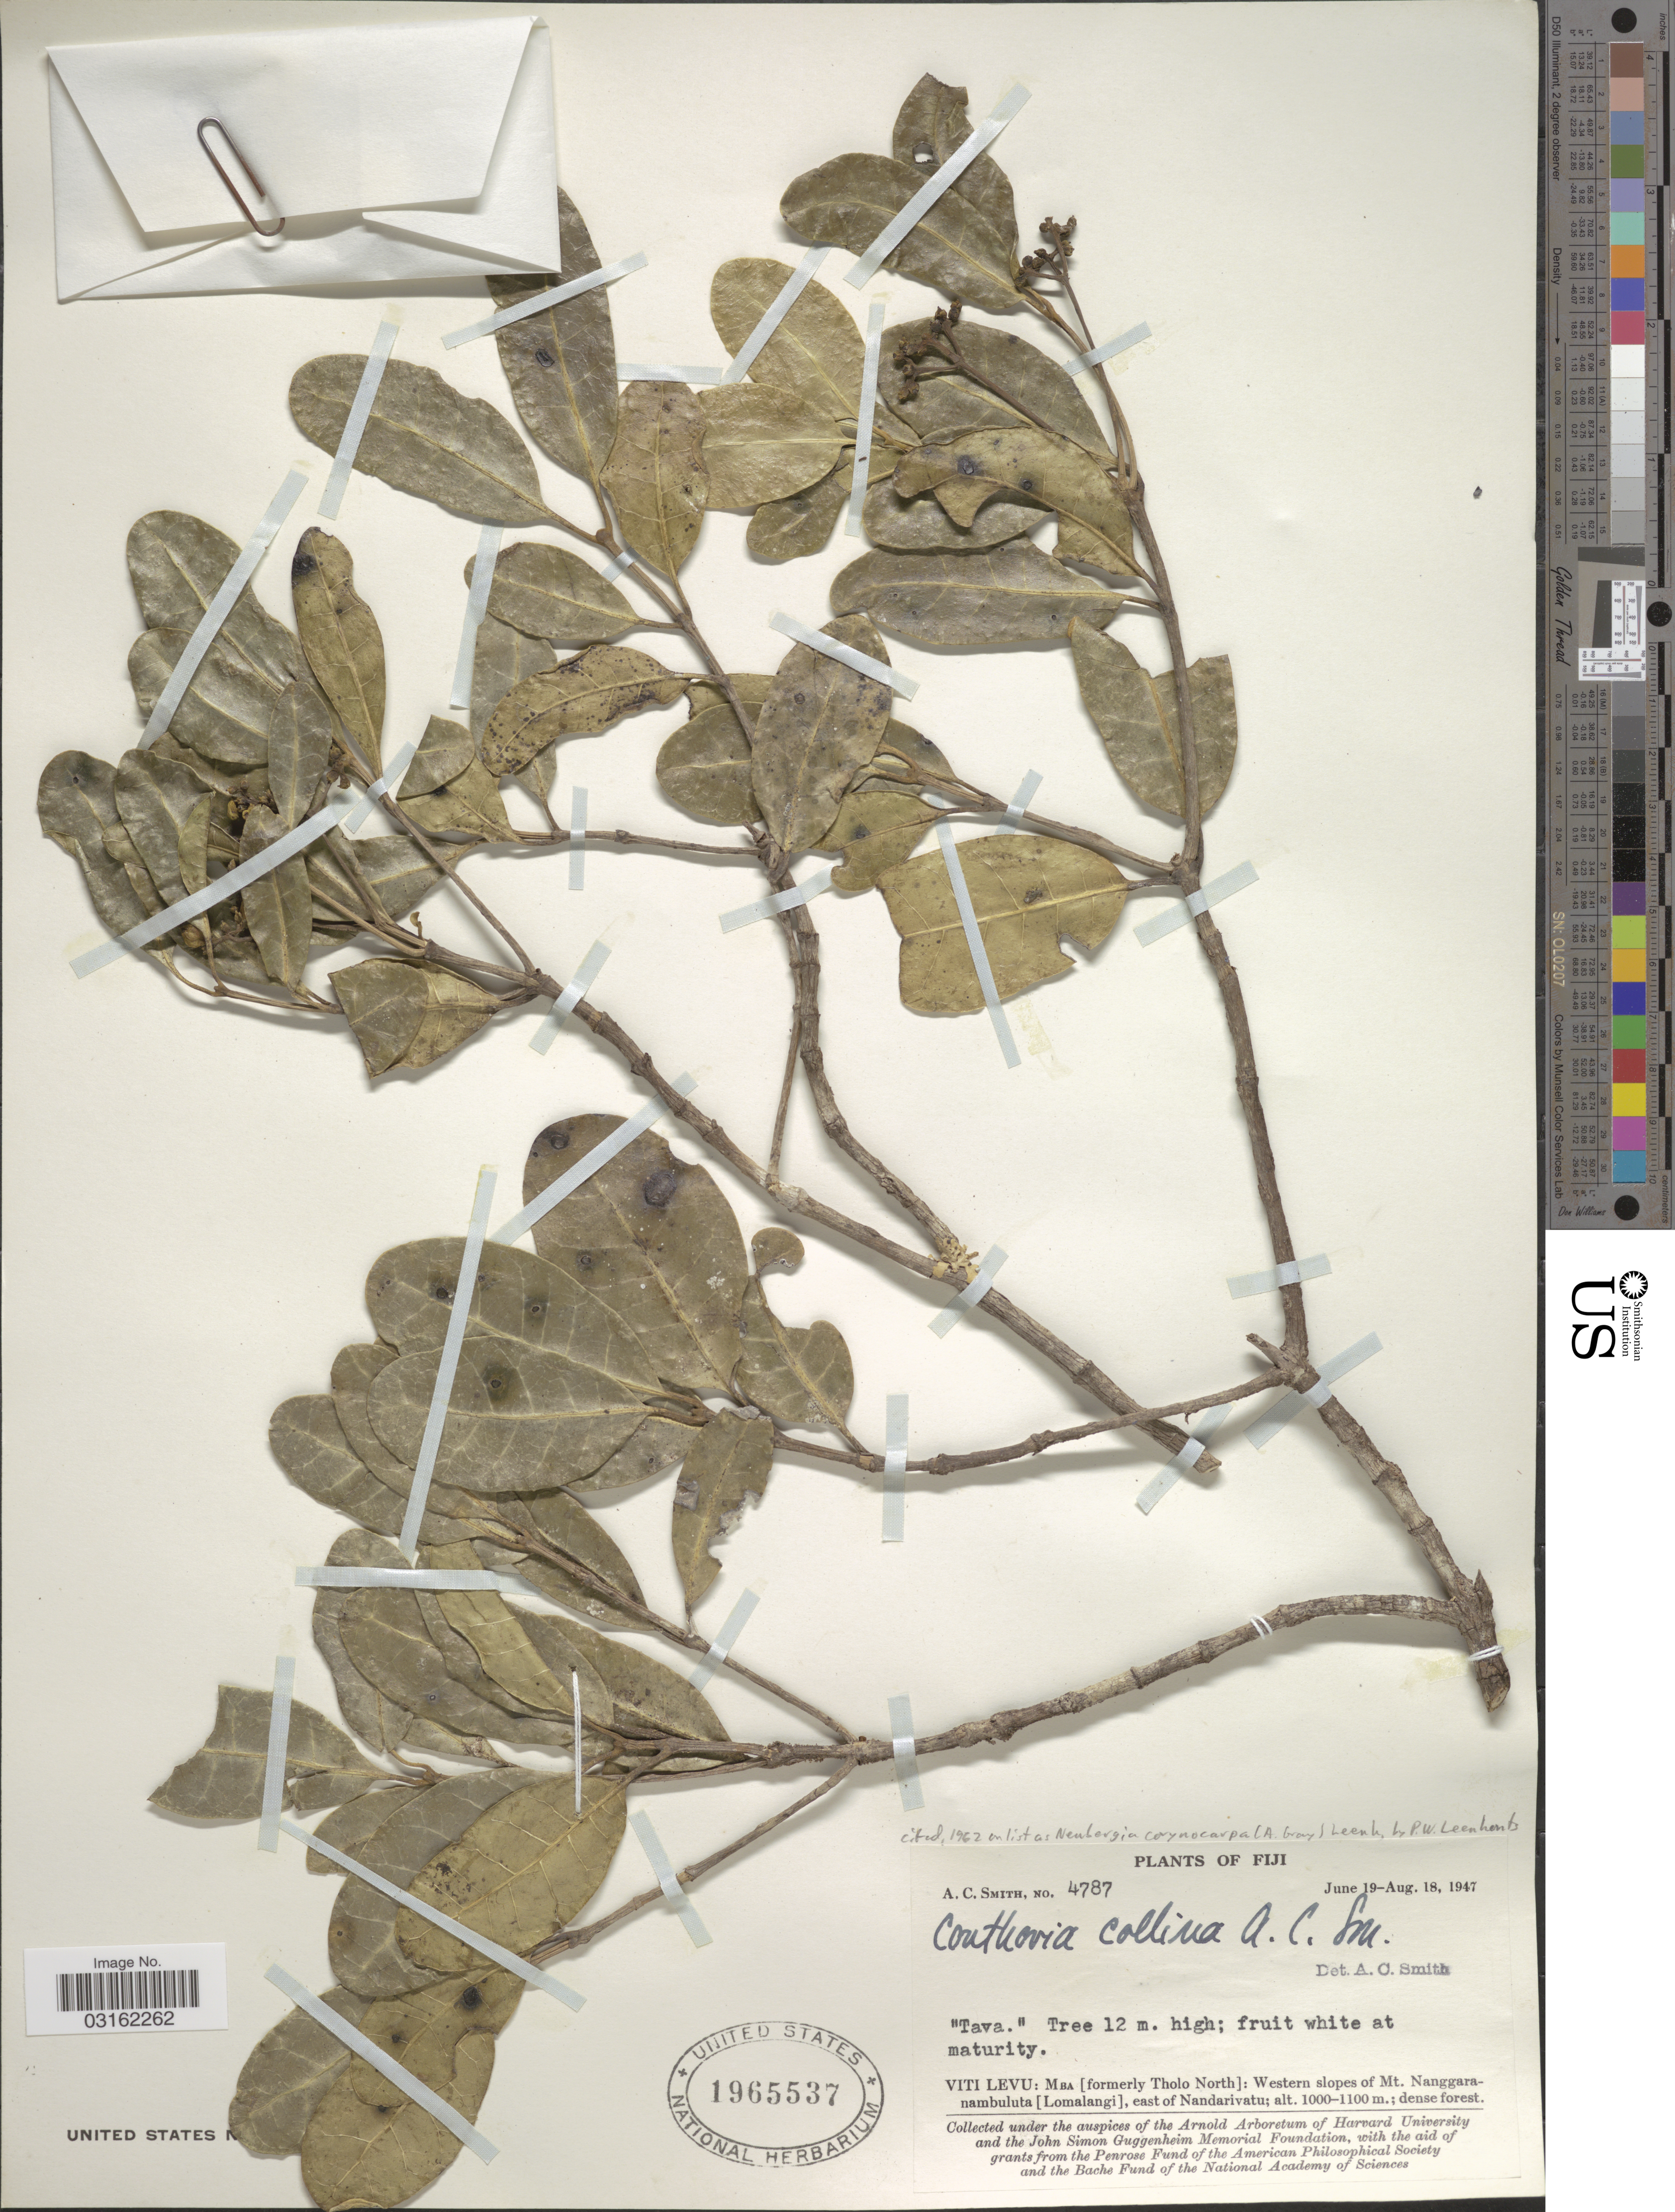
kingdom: Plantae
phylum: Tracheophyta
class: Magnoliopsida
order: Gentianales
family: Loganiaceae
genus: Neuburgia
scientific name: Neuburgia collina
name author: (A.C. Sm.) A.C. Sm.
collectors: A. C. Smith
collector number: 4787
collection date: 1947-06-19/1947-08-18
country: Fiji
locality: Viti Levu: Mba [formerly Tholo North]: Western slopes of Mt. Nanggaranambuluta [Lomalangi], east of Nandarivatu.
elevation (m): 1000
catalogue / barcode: US 1965537